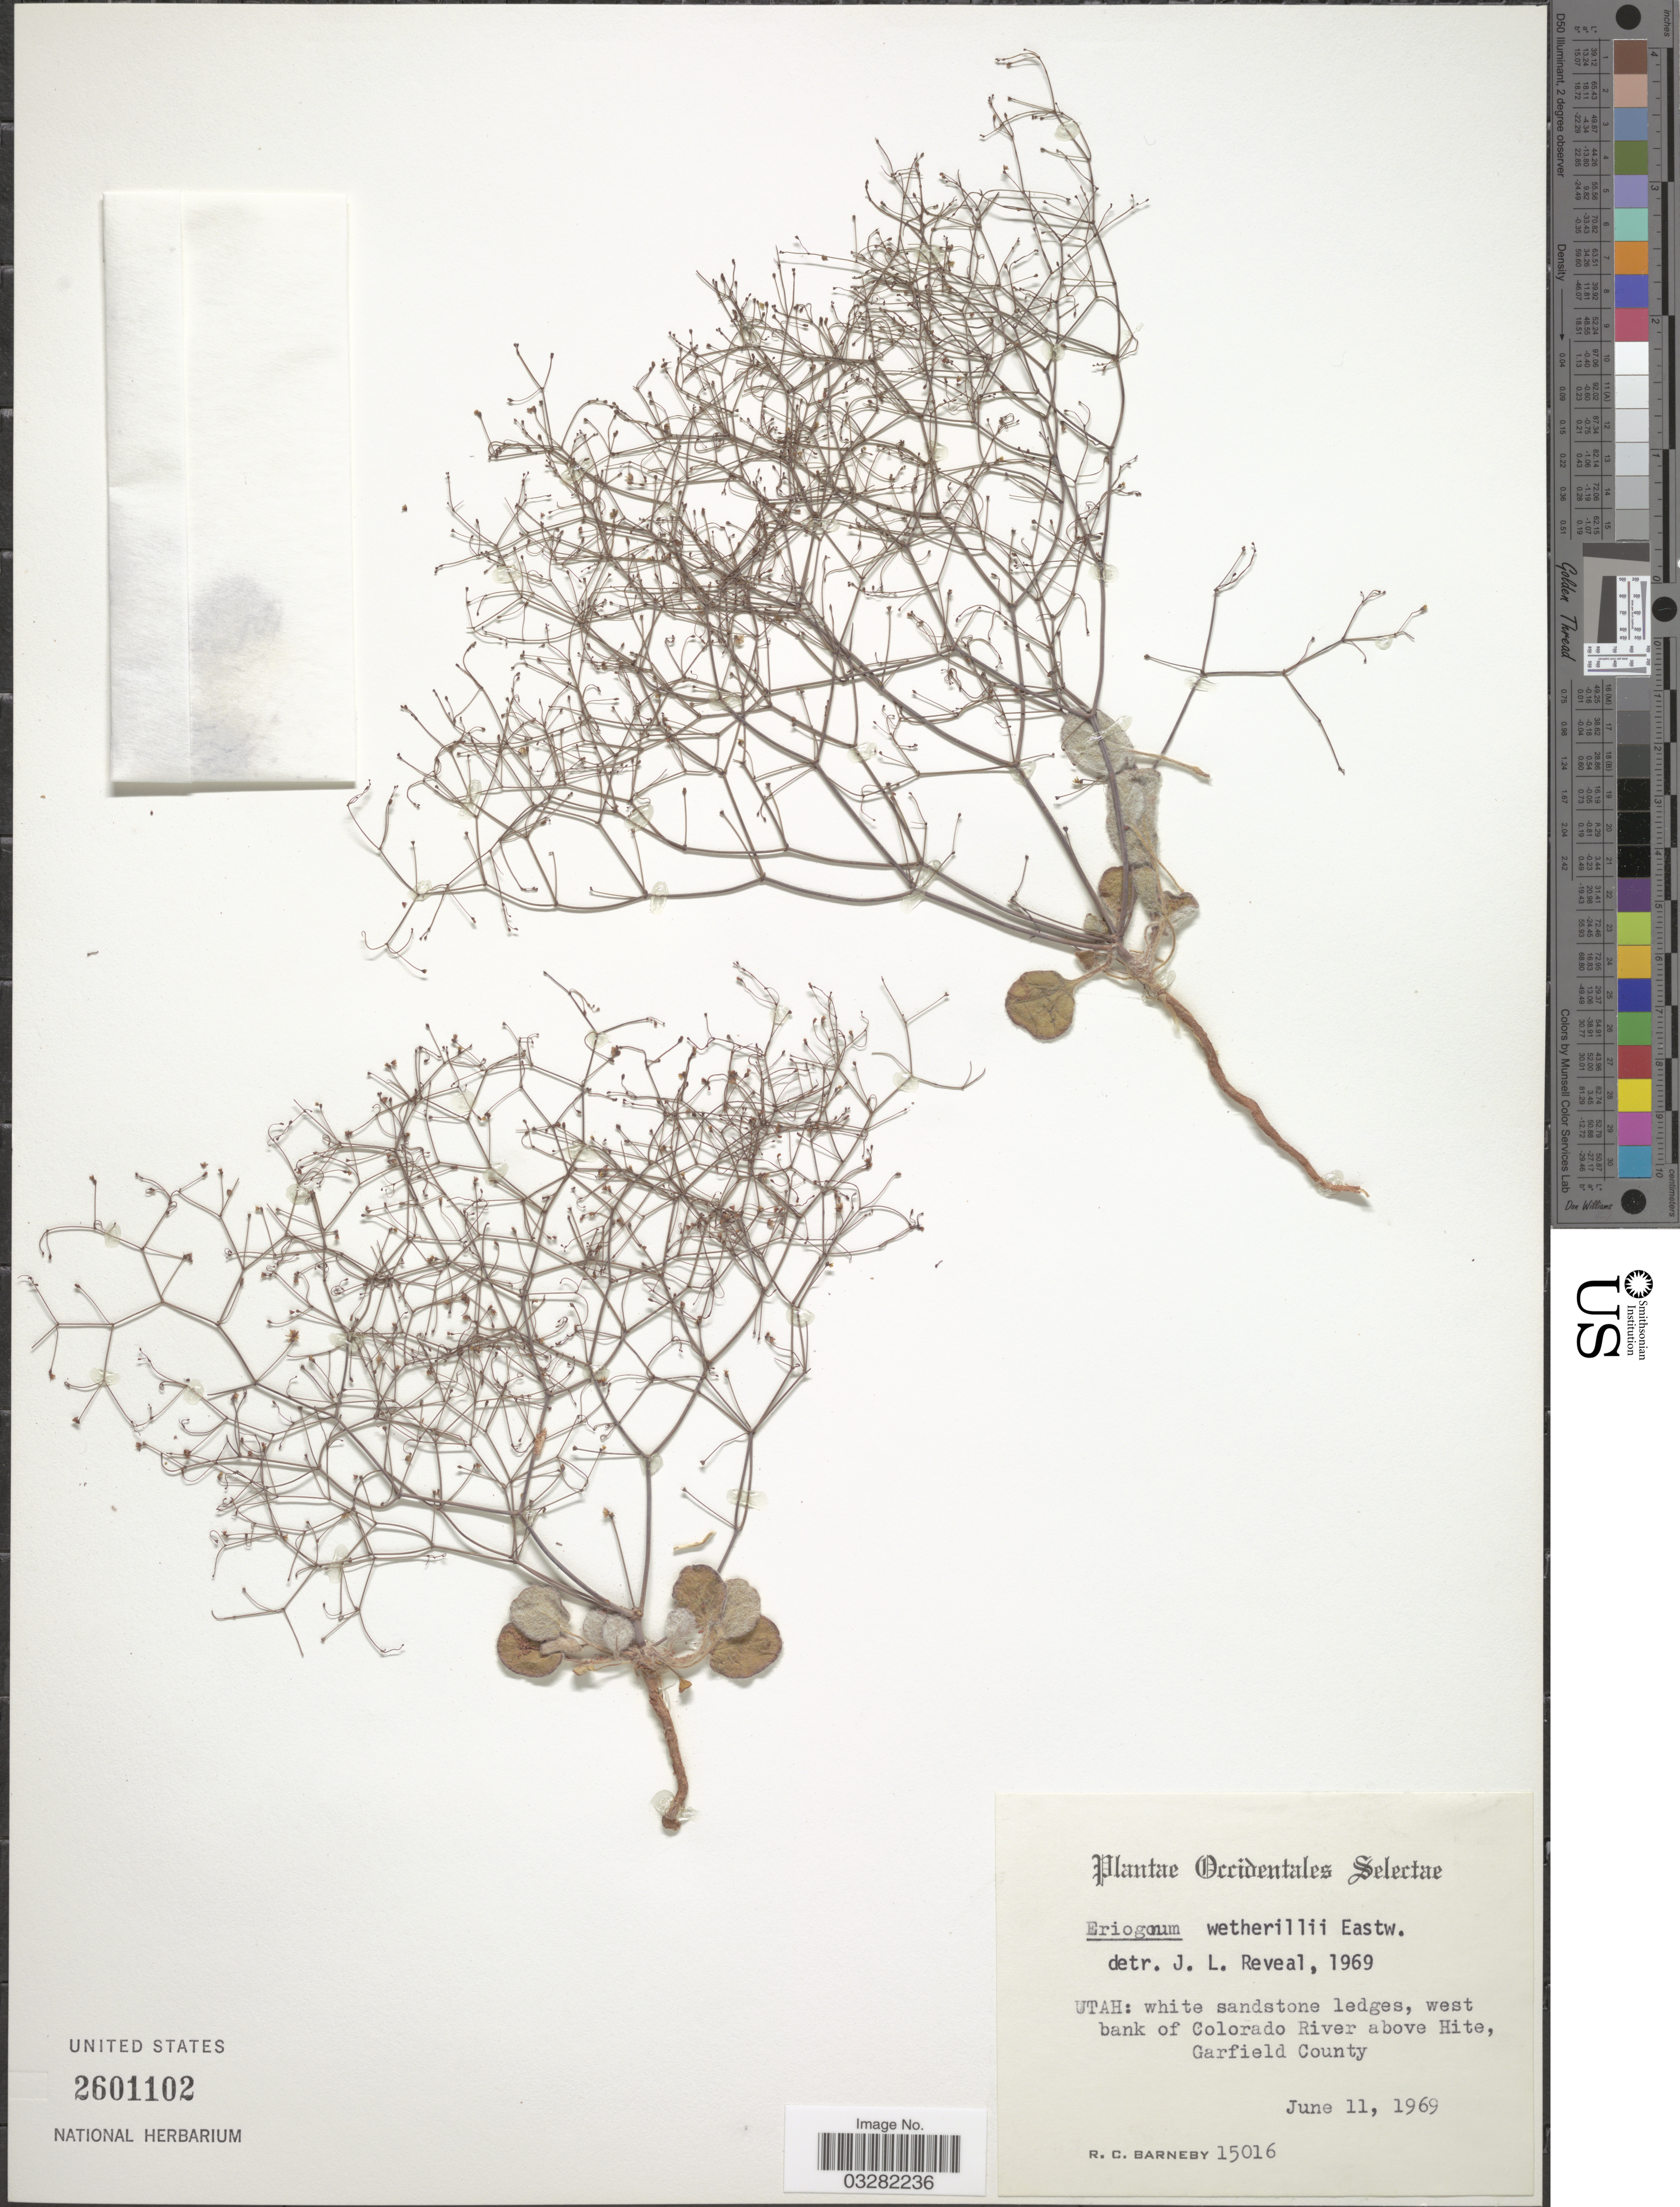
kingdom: Plantae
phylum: Tracheophyta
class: Magnoliopsida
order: Caryophyllales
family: Polygonaceae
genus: Eriogonum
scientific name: Eriogonum wetherillii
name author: Eastw.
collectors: R. C. Barneby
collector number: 15016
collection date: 1969-06-11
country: United States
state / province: Utah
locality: White sandstone ledges, west bank of Colorado River above Hite, Garfield County.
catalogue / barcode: US 2601102